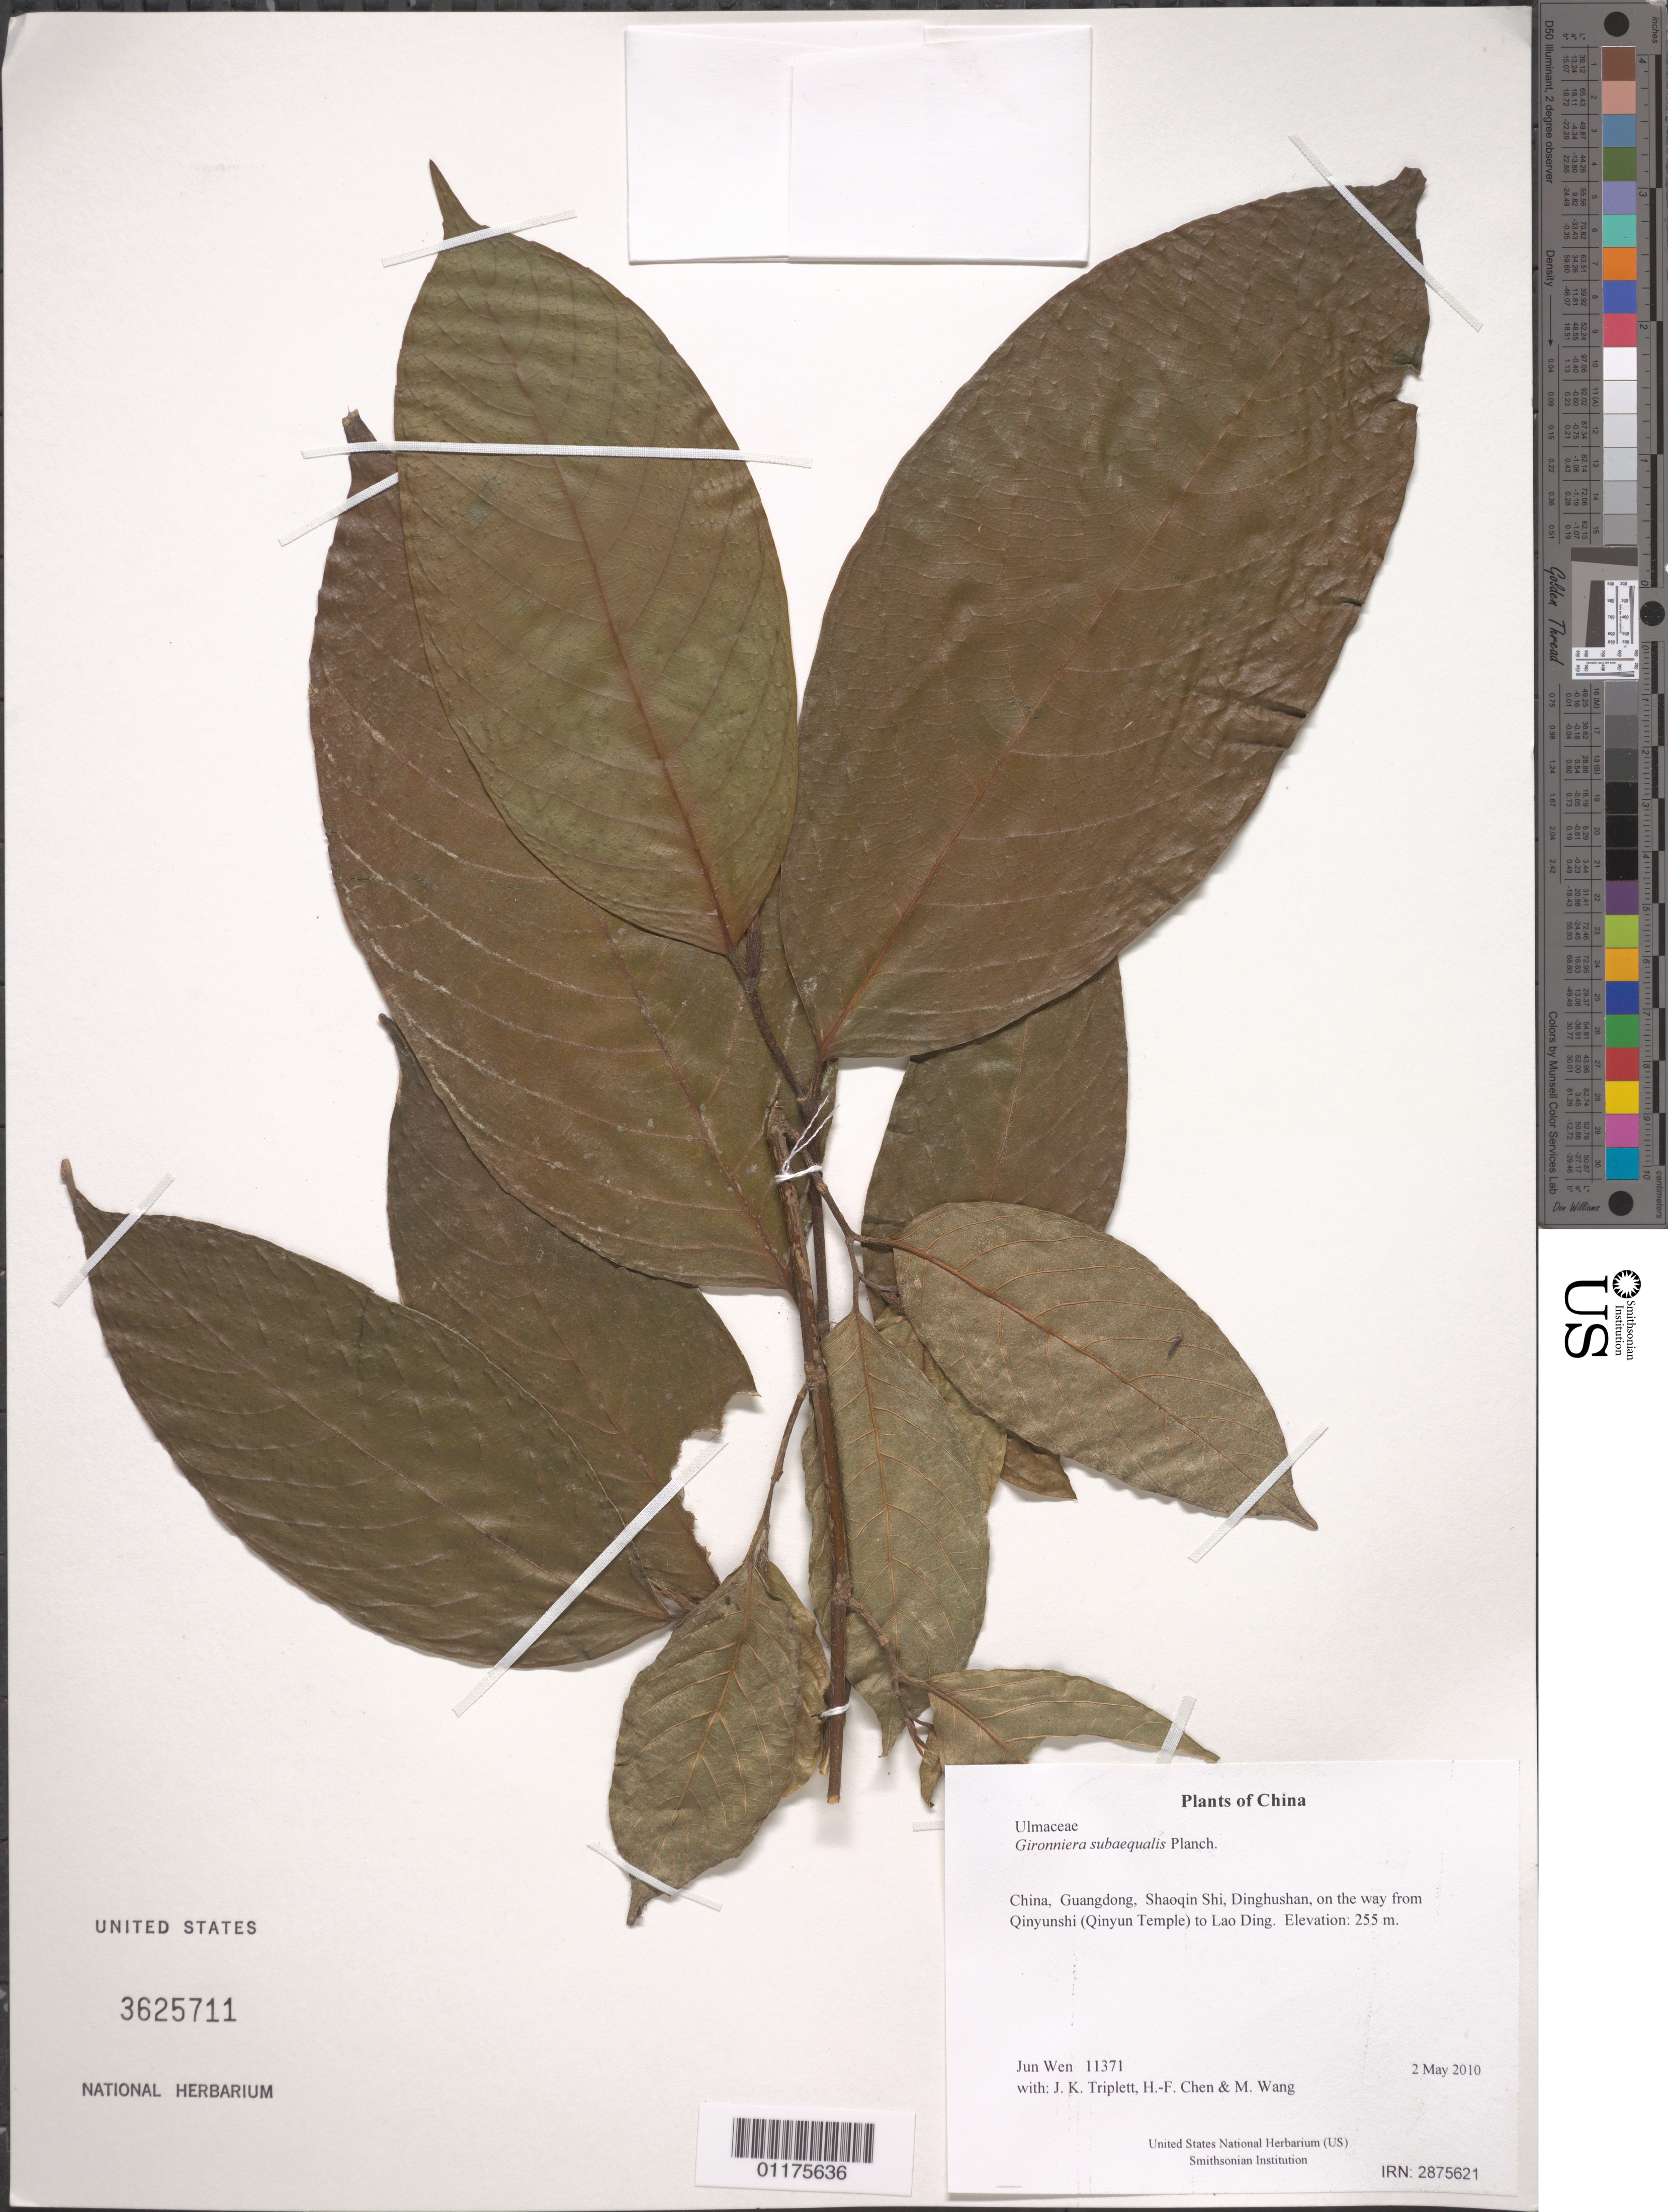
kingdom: Plantae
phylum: Tracheophyta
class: Magnoliopsida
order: Rosales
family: Cannabaceae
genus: Gironniera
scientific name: Gironniera subaequalis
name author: Planch.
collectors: J. Wen, J. K. Triplett, H.-F. Chen & M. Wang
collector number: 11371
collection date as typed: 2 May 2010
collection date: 2010-05-02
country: China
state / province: Guangdong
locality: Shaoqin Shi, Dinghushan, on the way from Qinyunshi (Qinyun Temple) to Lao Ding.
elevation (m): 255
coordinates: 23 09.575 N, 112 31.817 E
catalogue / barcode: US 3625711